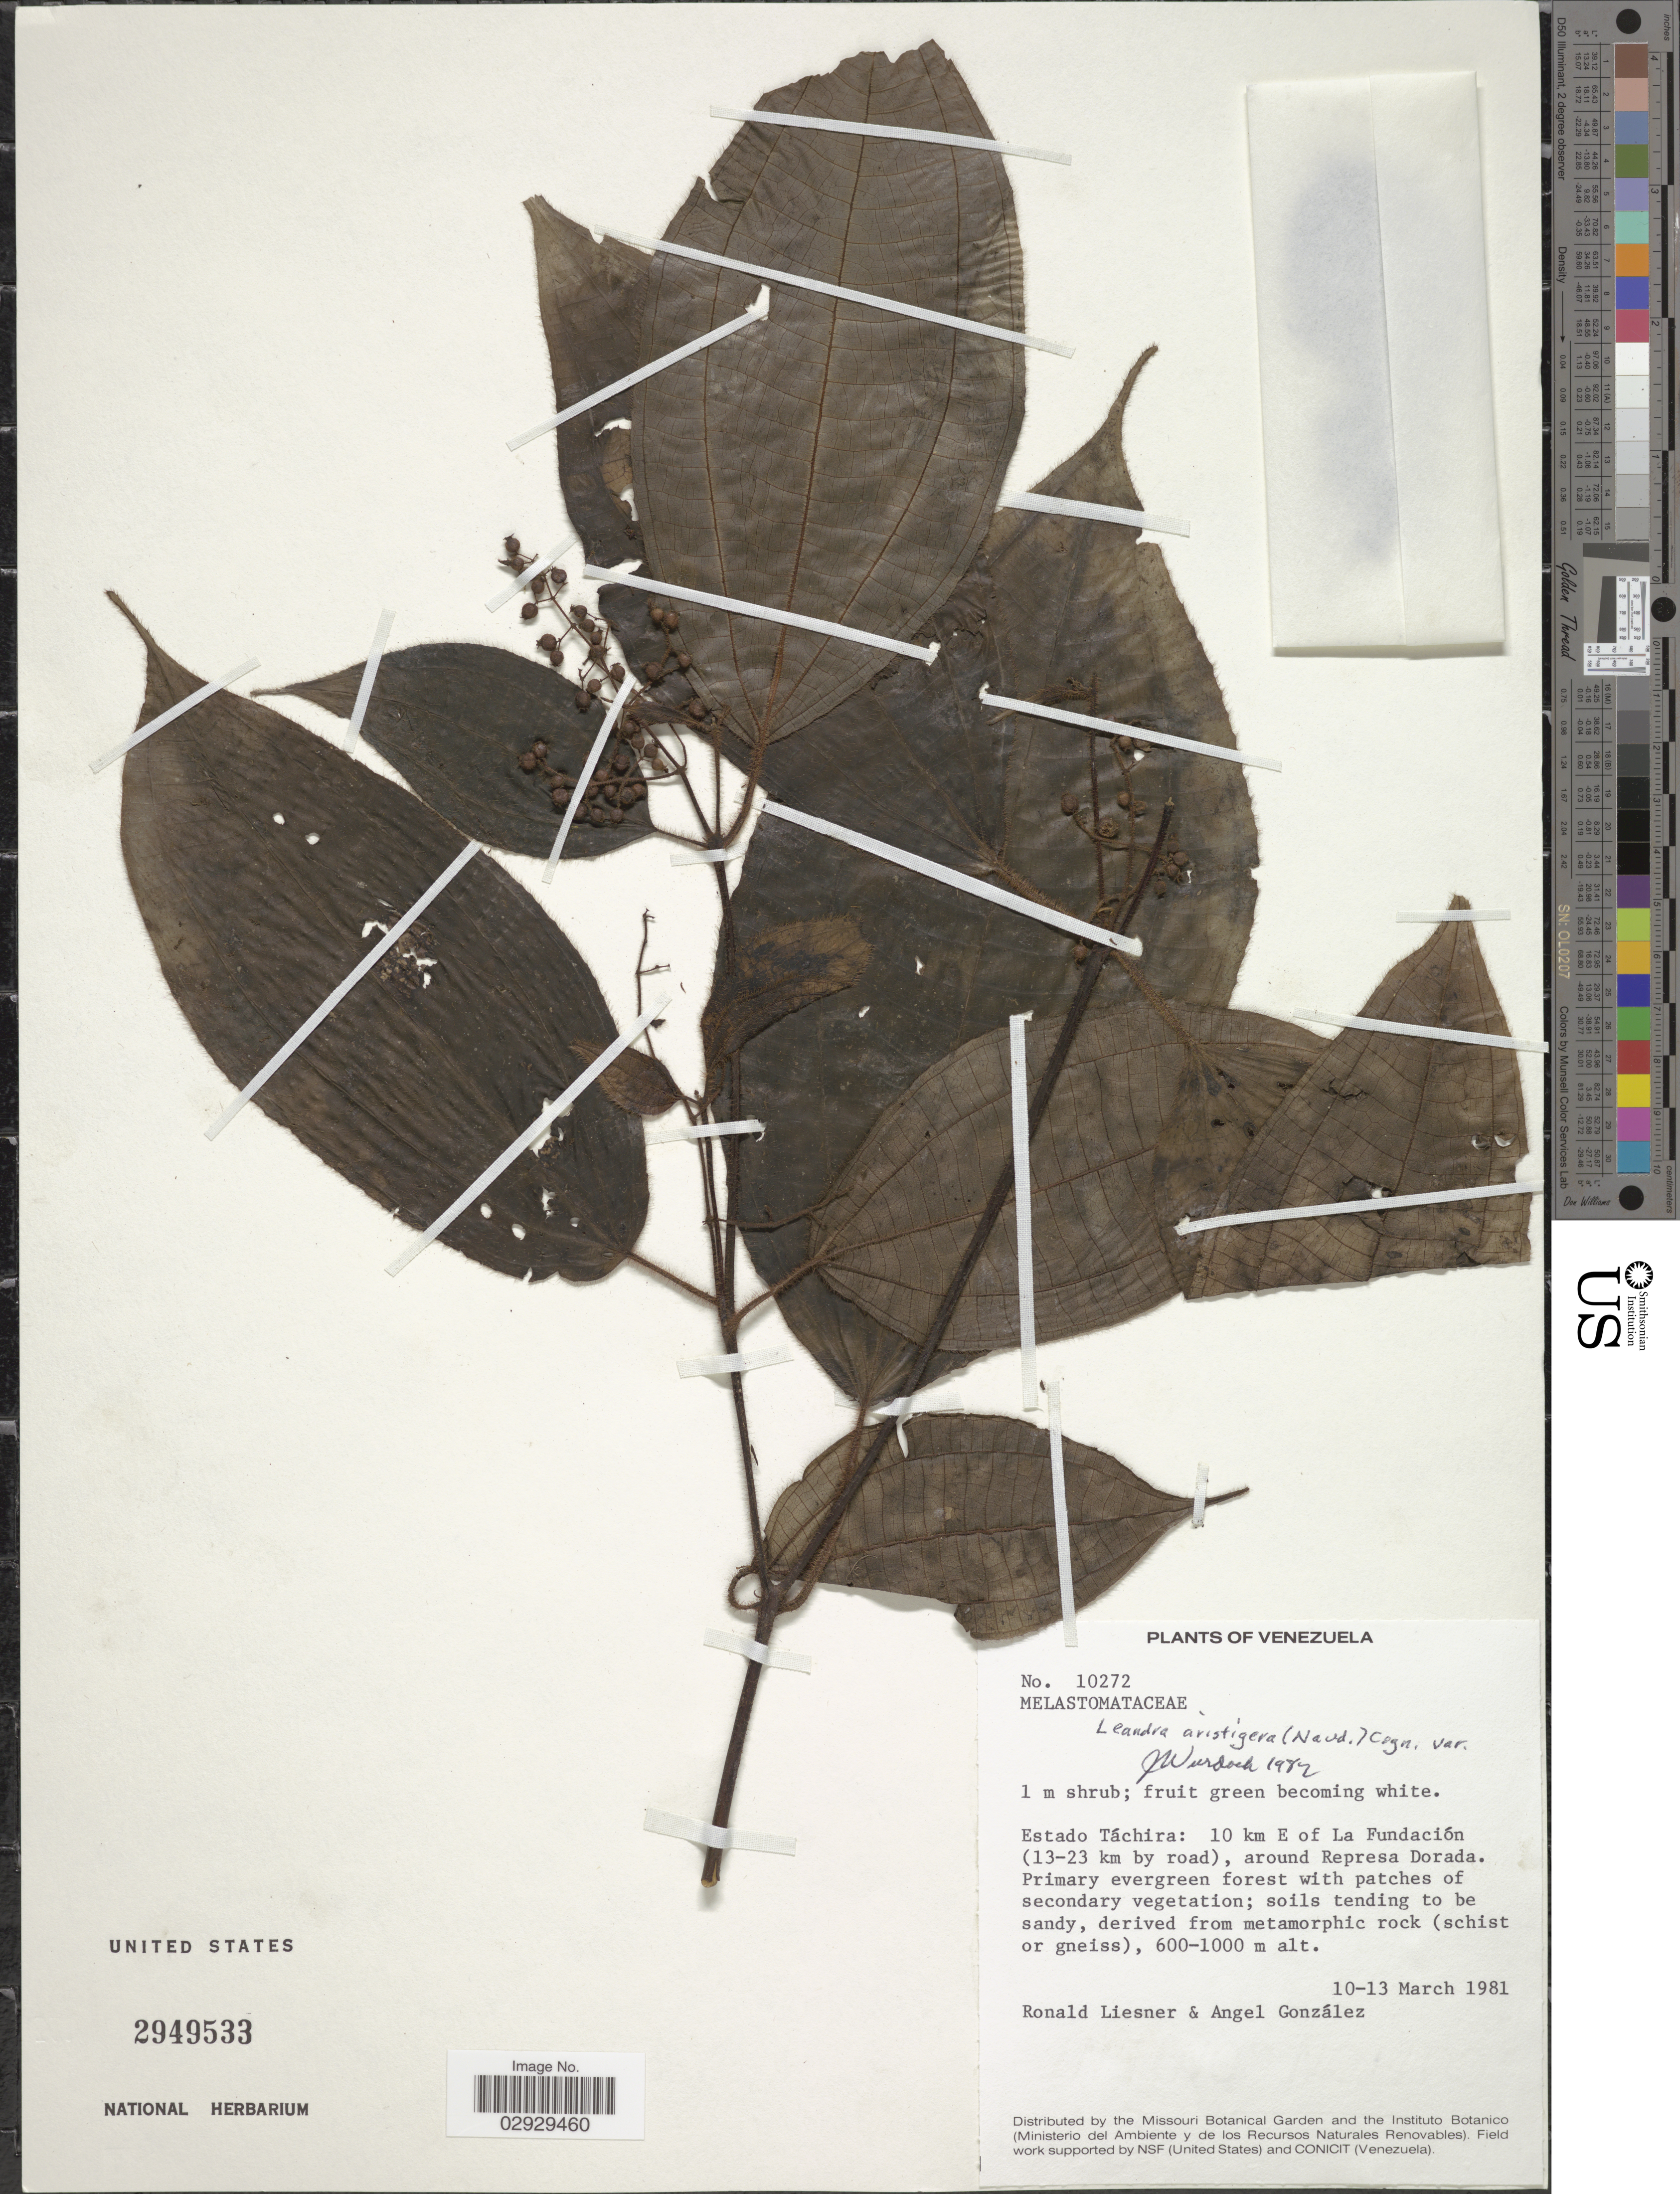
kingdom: Plantae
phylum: Tracheophyta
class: Magnoliopsida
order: Myrtales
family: Melastomataceae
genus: Leandra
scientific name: Leandra aristigera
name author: (Naudin) Cogn.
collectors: R. L. Liesner & A. C. González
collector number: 10272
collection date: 1981-03-10/1981-03-13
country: Venezuela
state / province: Tachira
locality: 10 km E of La Fundación (13-23 km by road), around Represa Dorada.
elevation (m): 600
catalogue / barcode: US 2949533